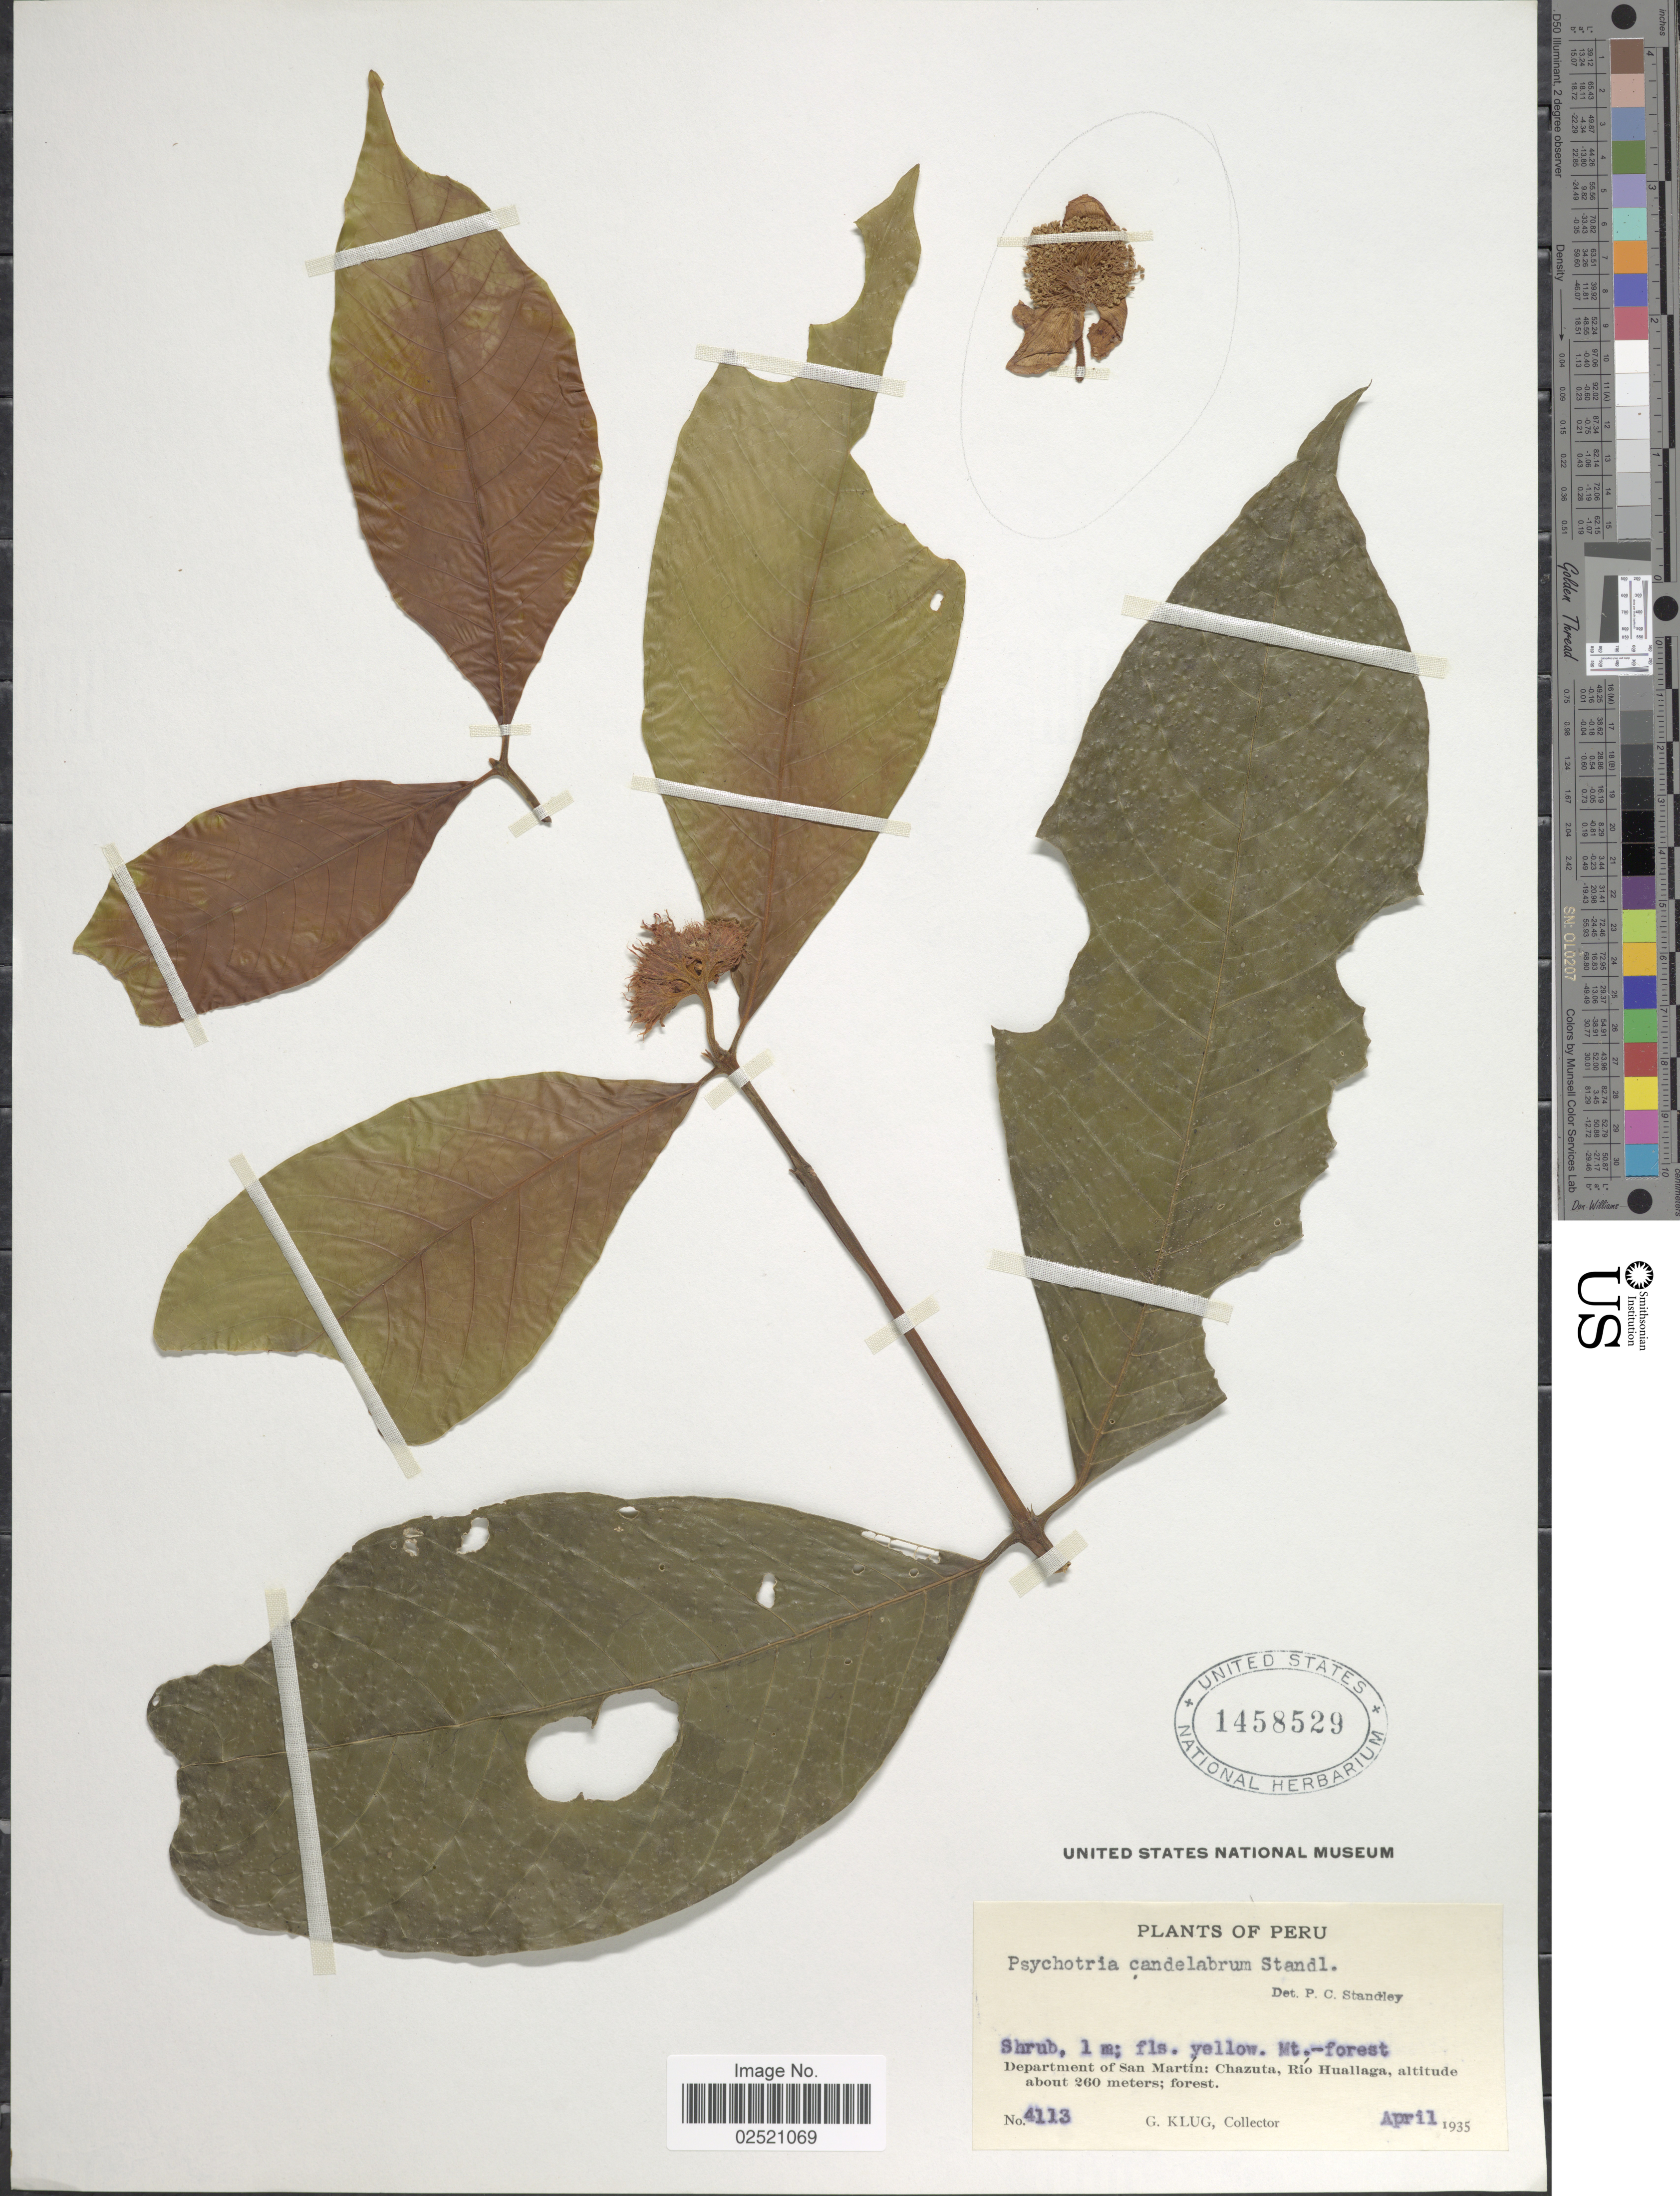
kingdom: Plantae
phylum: Tracheophyta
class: Magnoliopsida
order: Gentianales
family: Rubiaceae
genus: Psychotria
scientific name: Psychotria candelabrum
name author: Standl.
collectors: G. Klug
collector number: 4113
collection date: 1935-04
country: Peru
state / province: San Martín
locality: Chazuta, Rio Huallaga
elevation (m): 260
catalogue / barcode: US 1458529